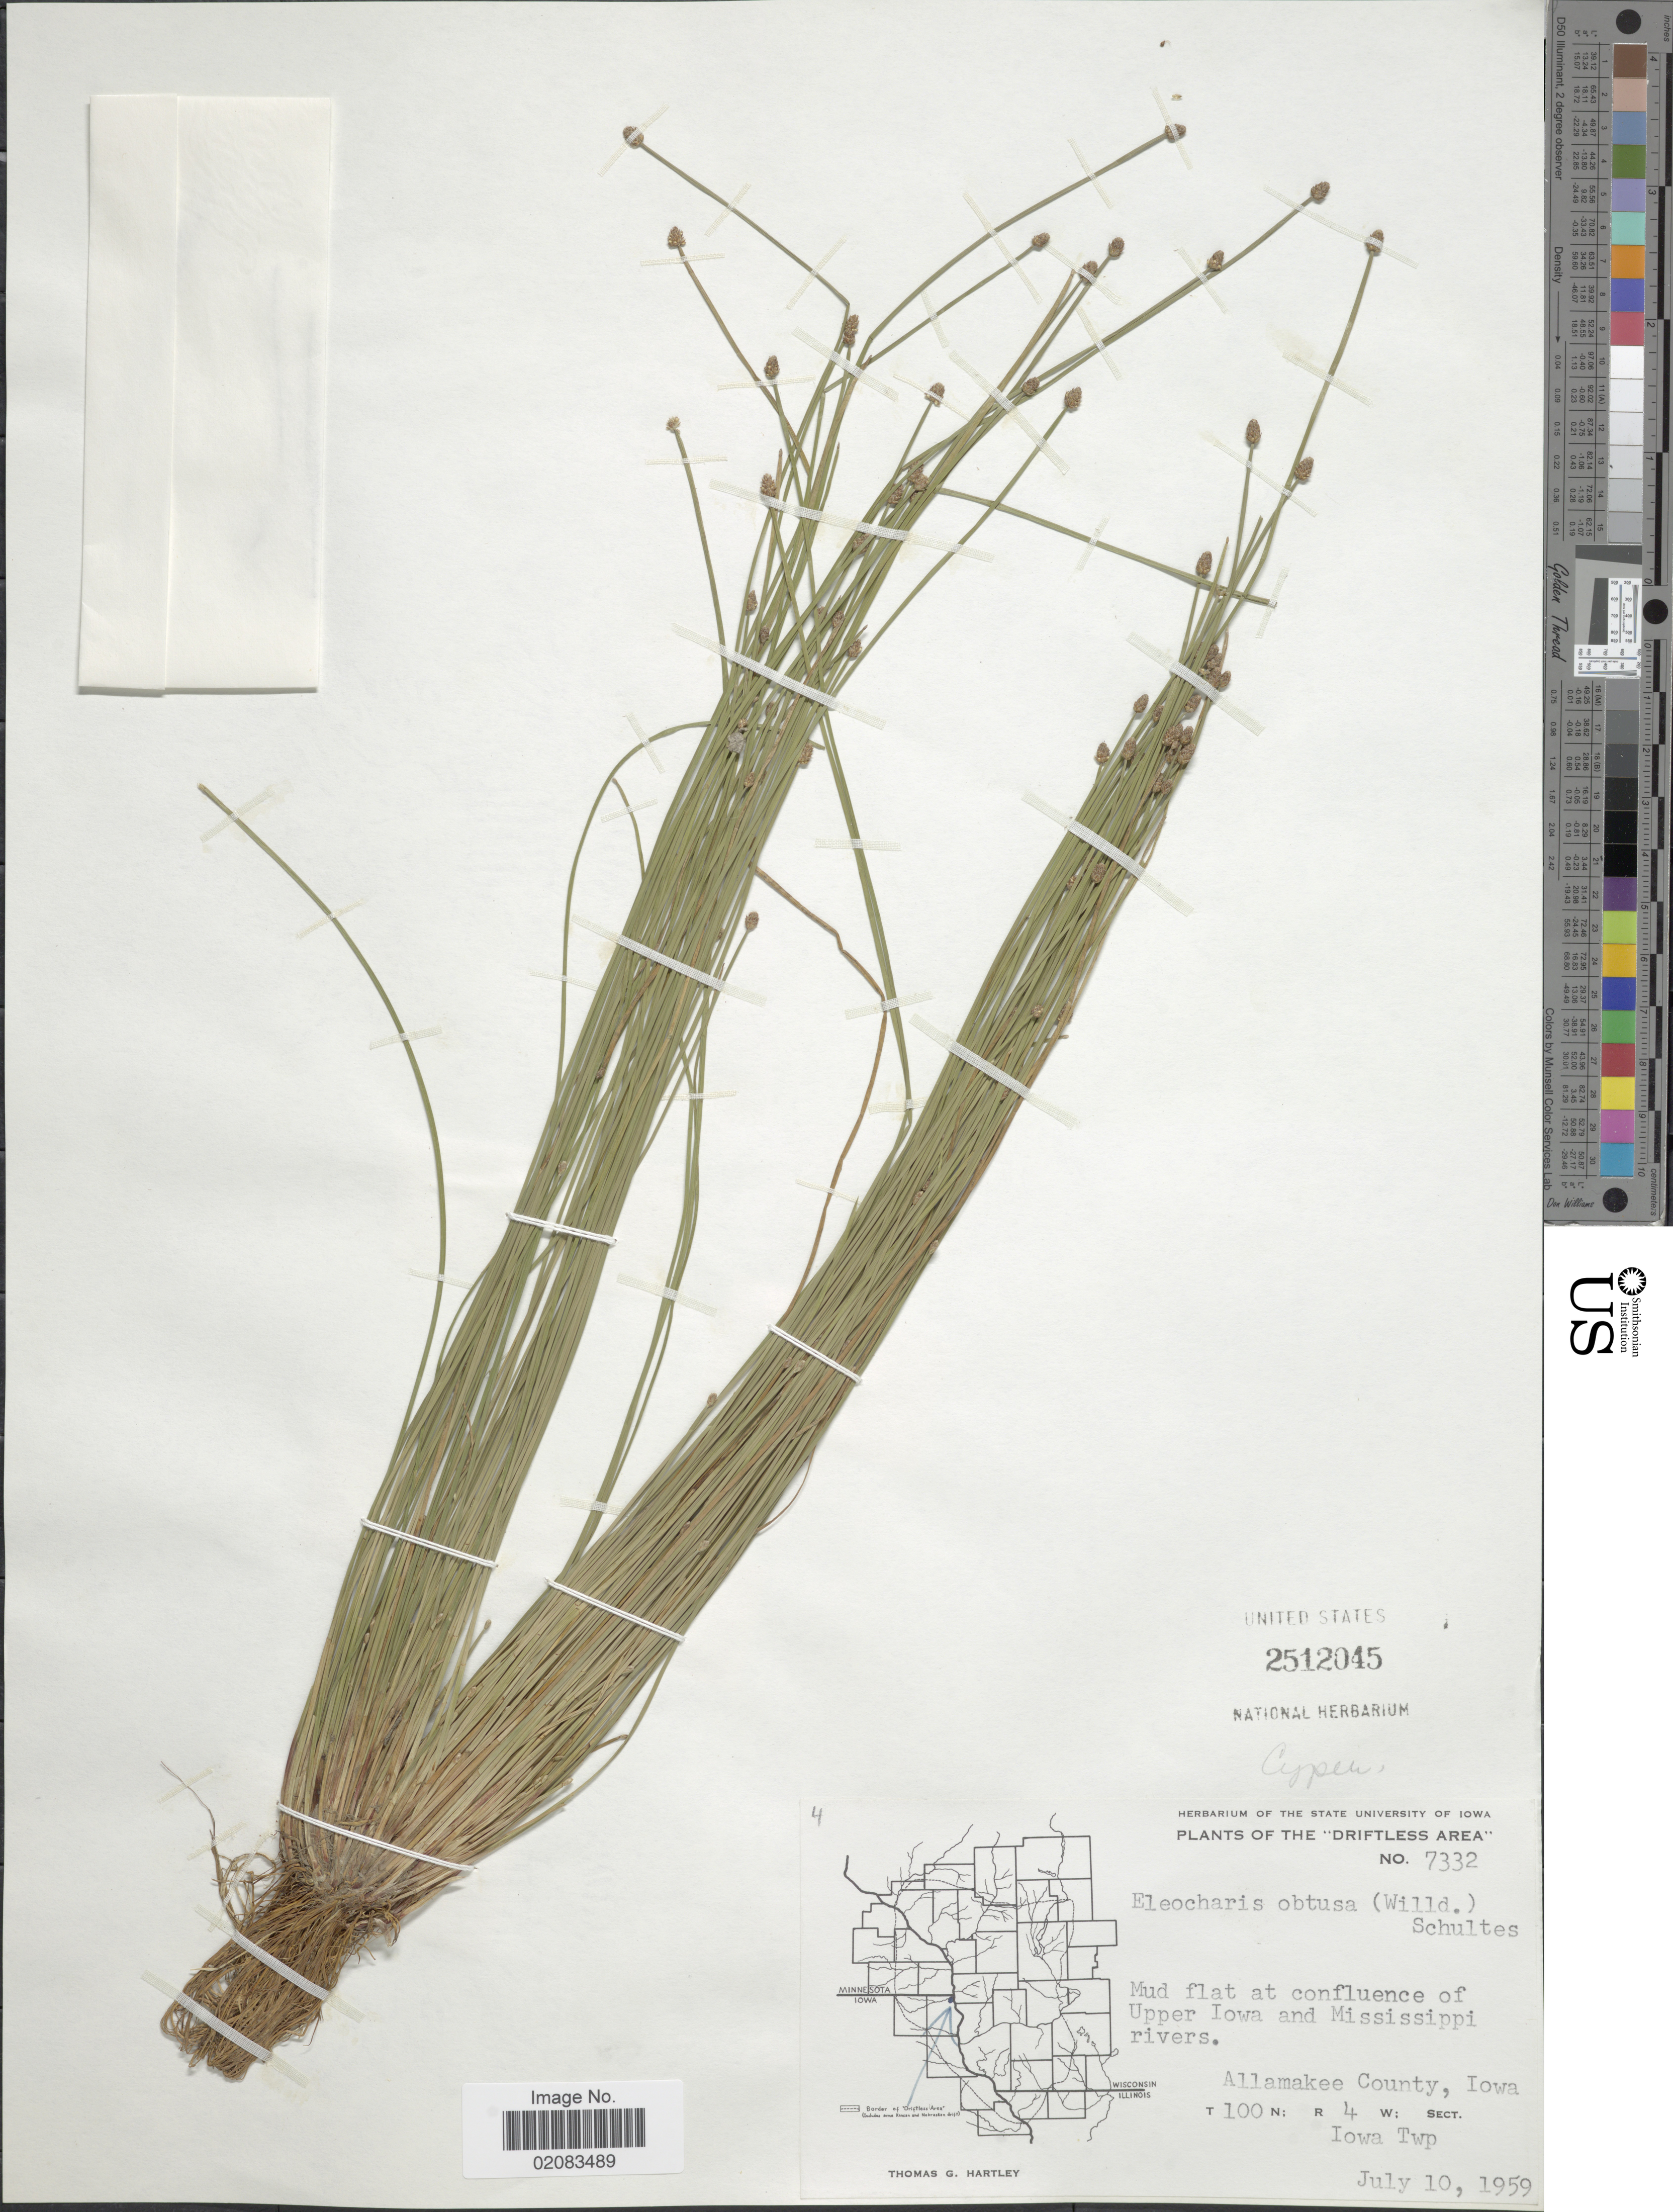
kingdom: Plantae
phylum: Tracheophyta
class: Liliopsida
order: Poales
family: Cyperaceae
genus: Eleocharis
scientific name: Eleocharis obtusa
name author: (Willd.) Schult.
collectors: T. G. Hartley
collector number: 4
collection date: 1959-07-10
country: United States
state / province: Iowa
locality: The 'Driftless Area', Mud flat at confluence of Upper Iowa and Mississippi rivers, Allamakee County, T 100 N; R 4 W; Sect. Iowa Twp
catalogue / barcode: US 2512045